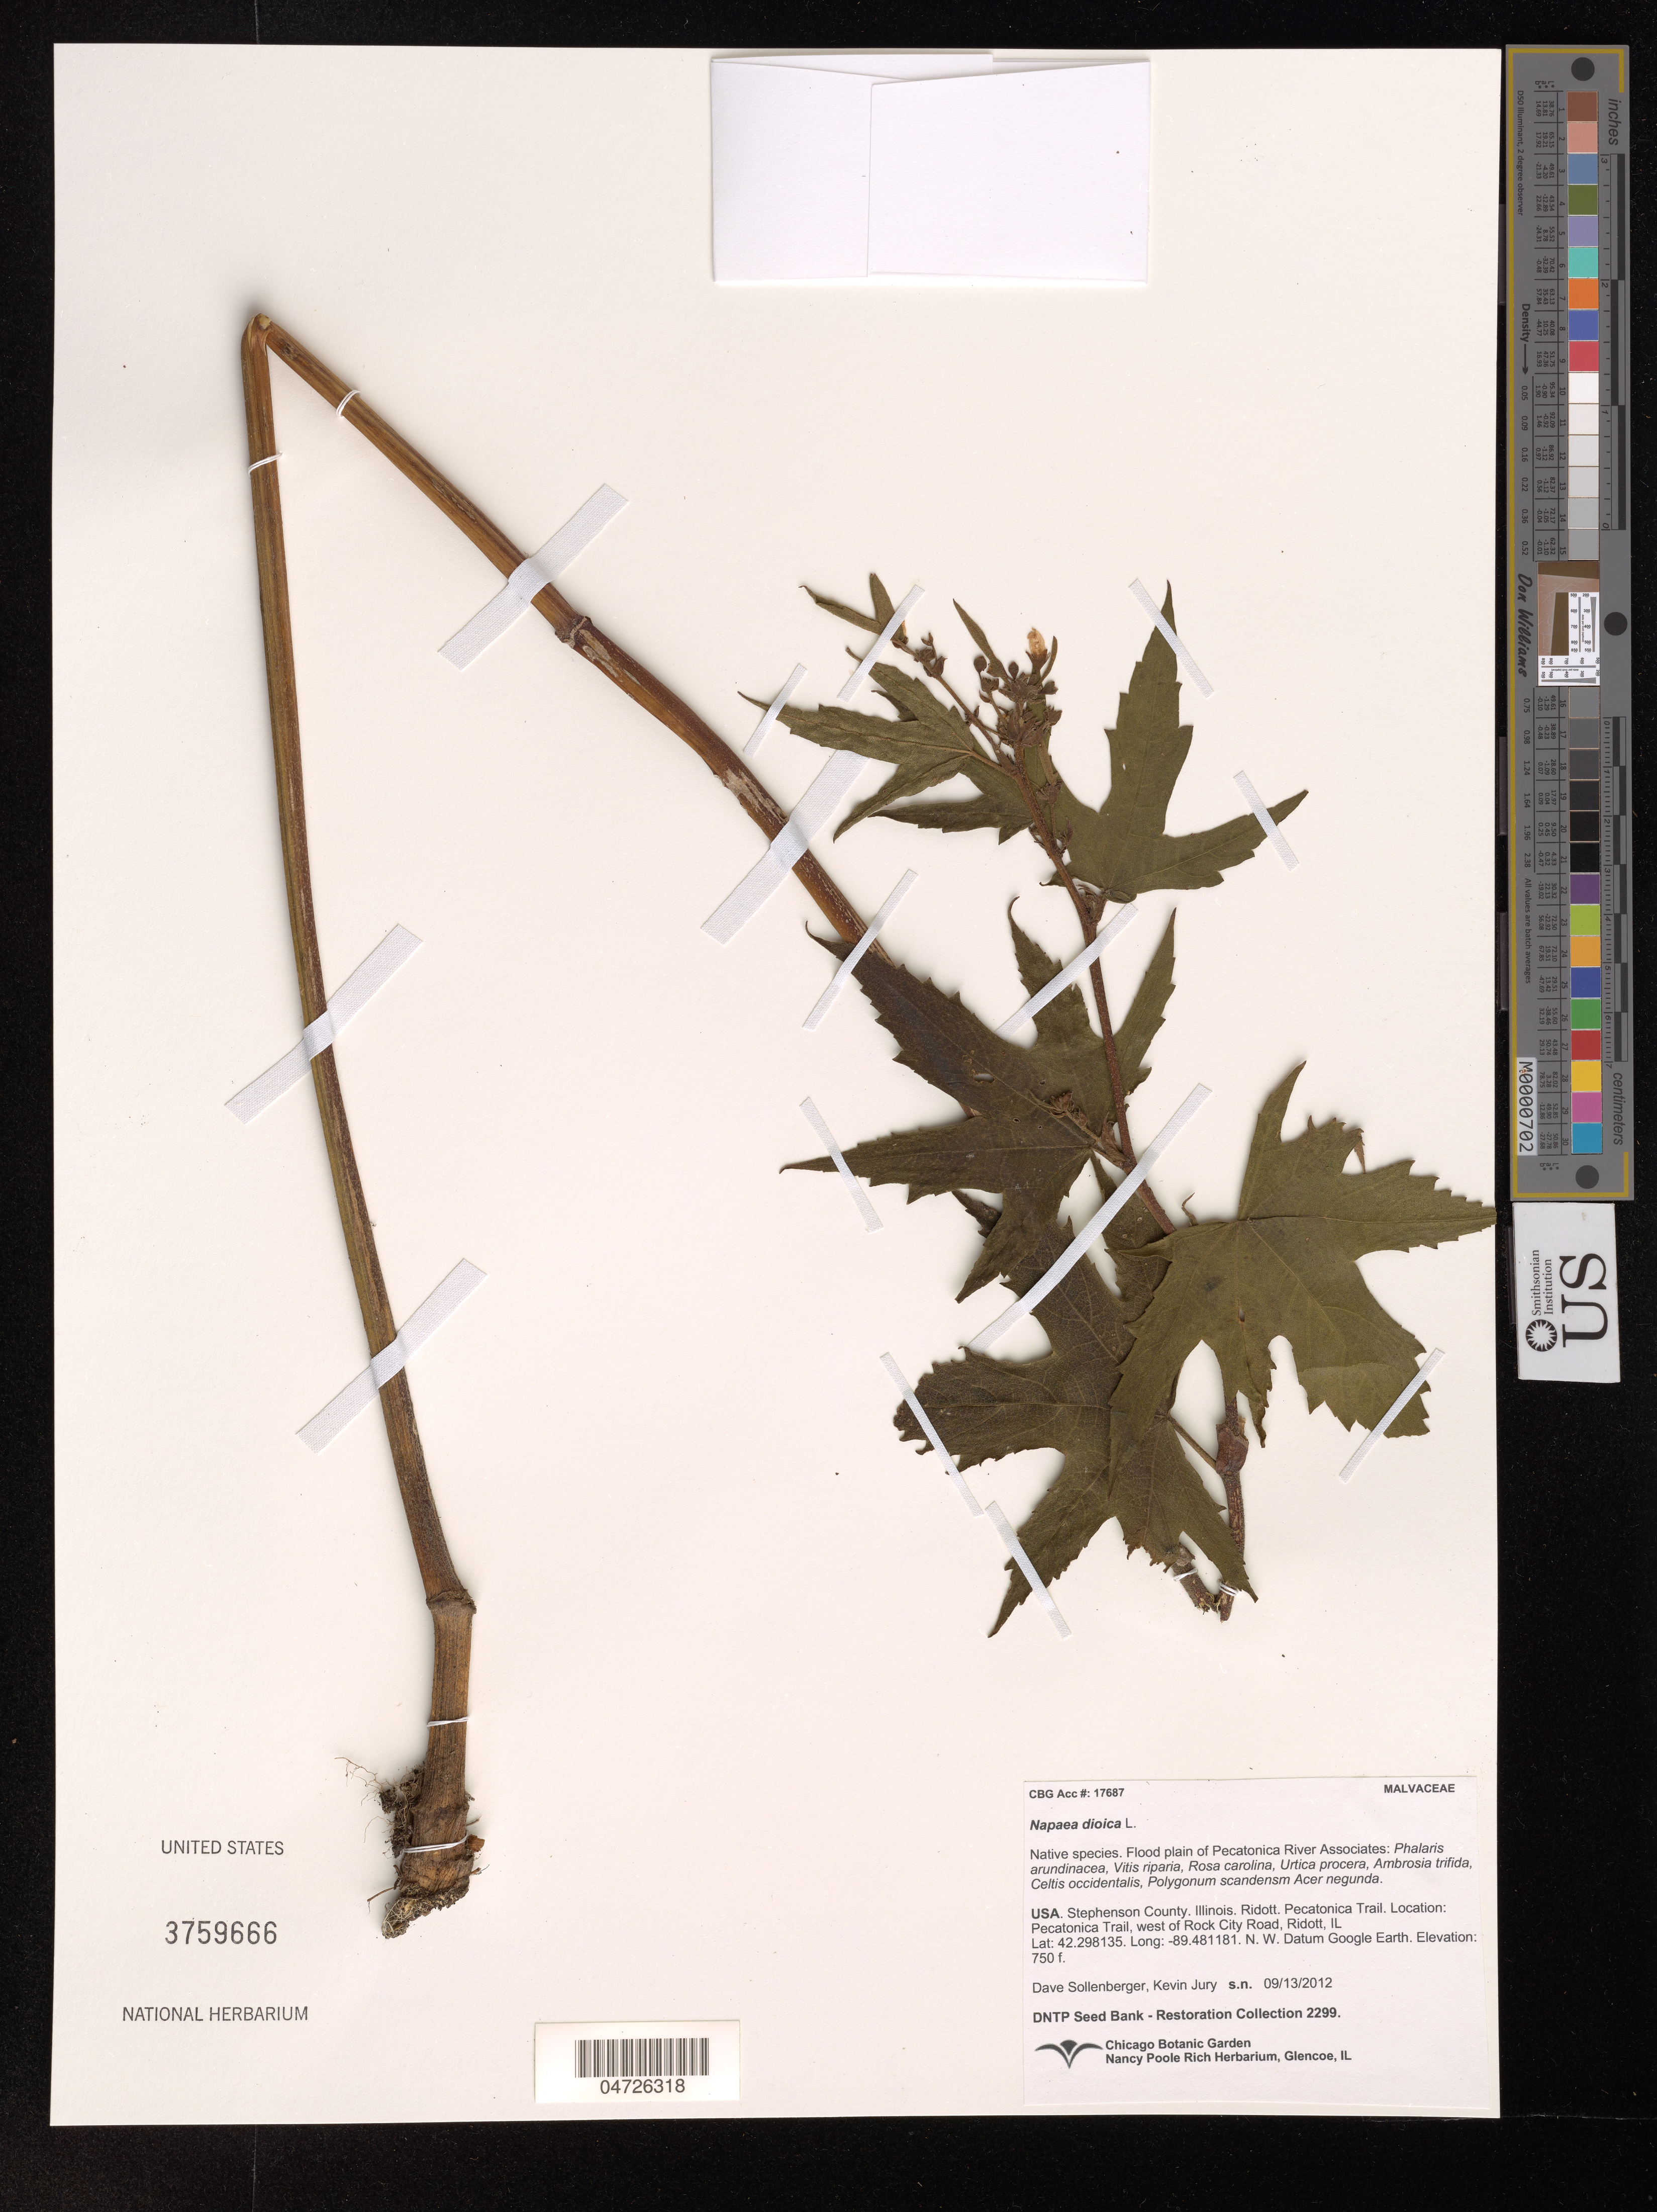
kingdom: Plantae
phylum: Tracheophyta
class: Magnoliopsida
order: Malvales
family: Malvaceae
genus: Napaea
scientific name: Napaea dioica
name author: L.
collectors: D. Sollenberger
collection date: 2012-09-13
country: United States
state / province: Illinois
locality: Stephenson County. Ridott. Pecatonica Trail, west of Rock City Road. N. W. Datum Google Earth.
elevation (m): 229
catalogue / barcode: US 3759666